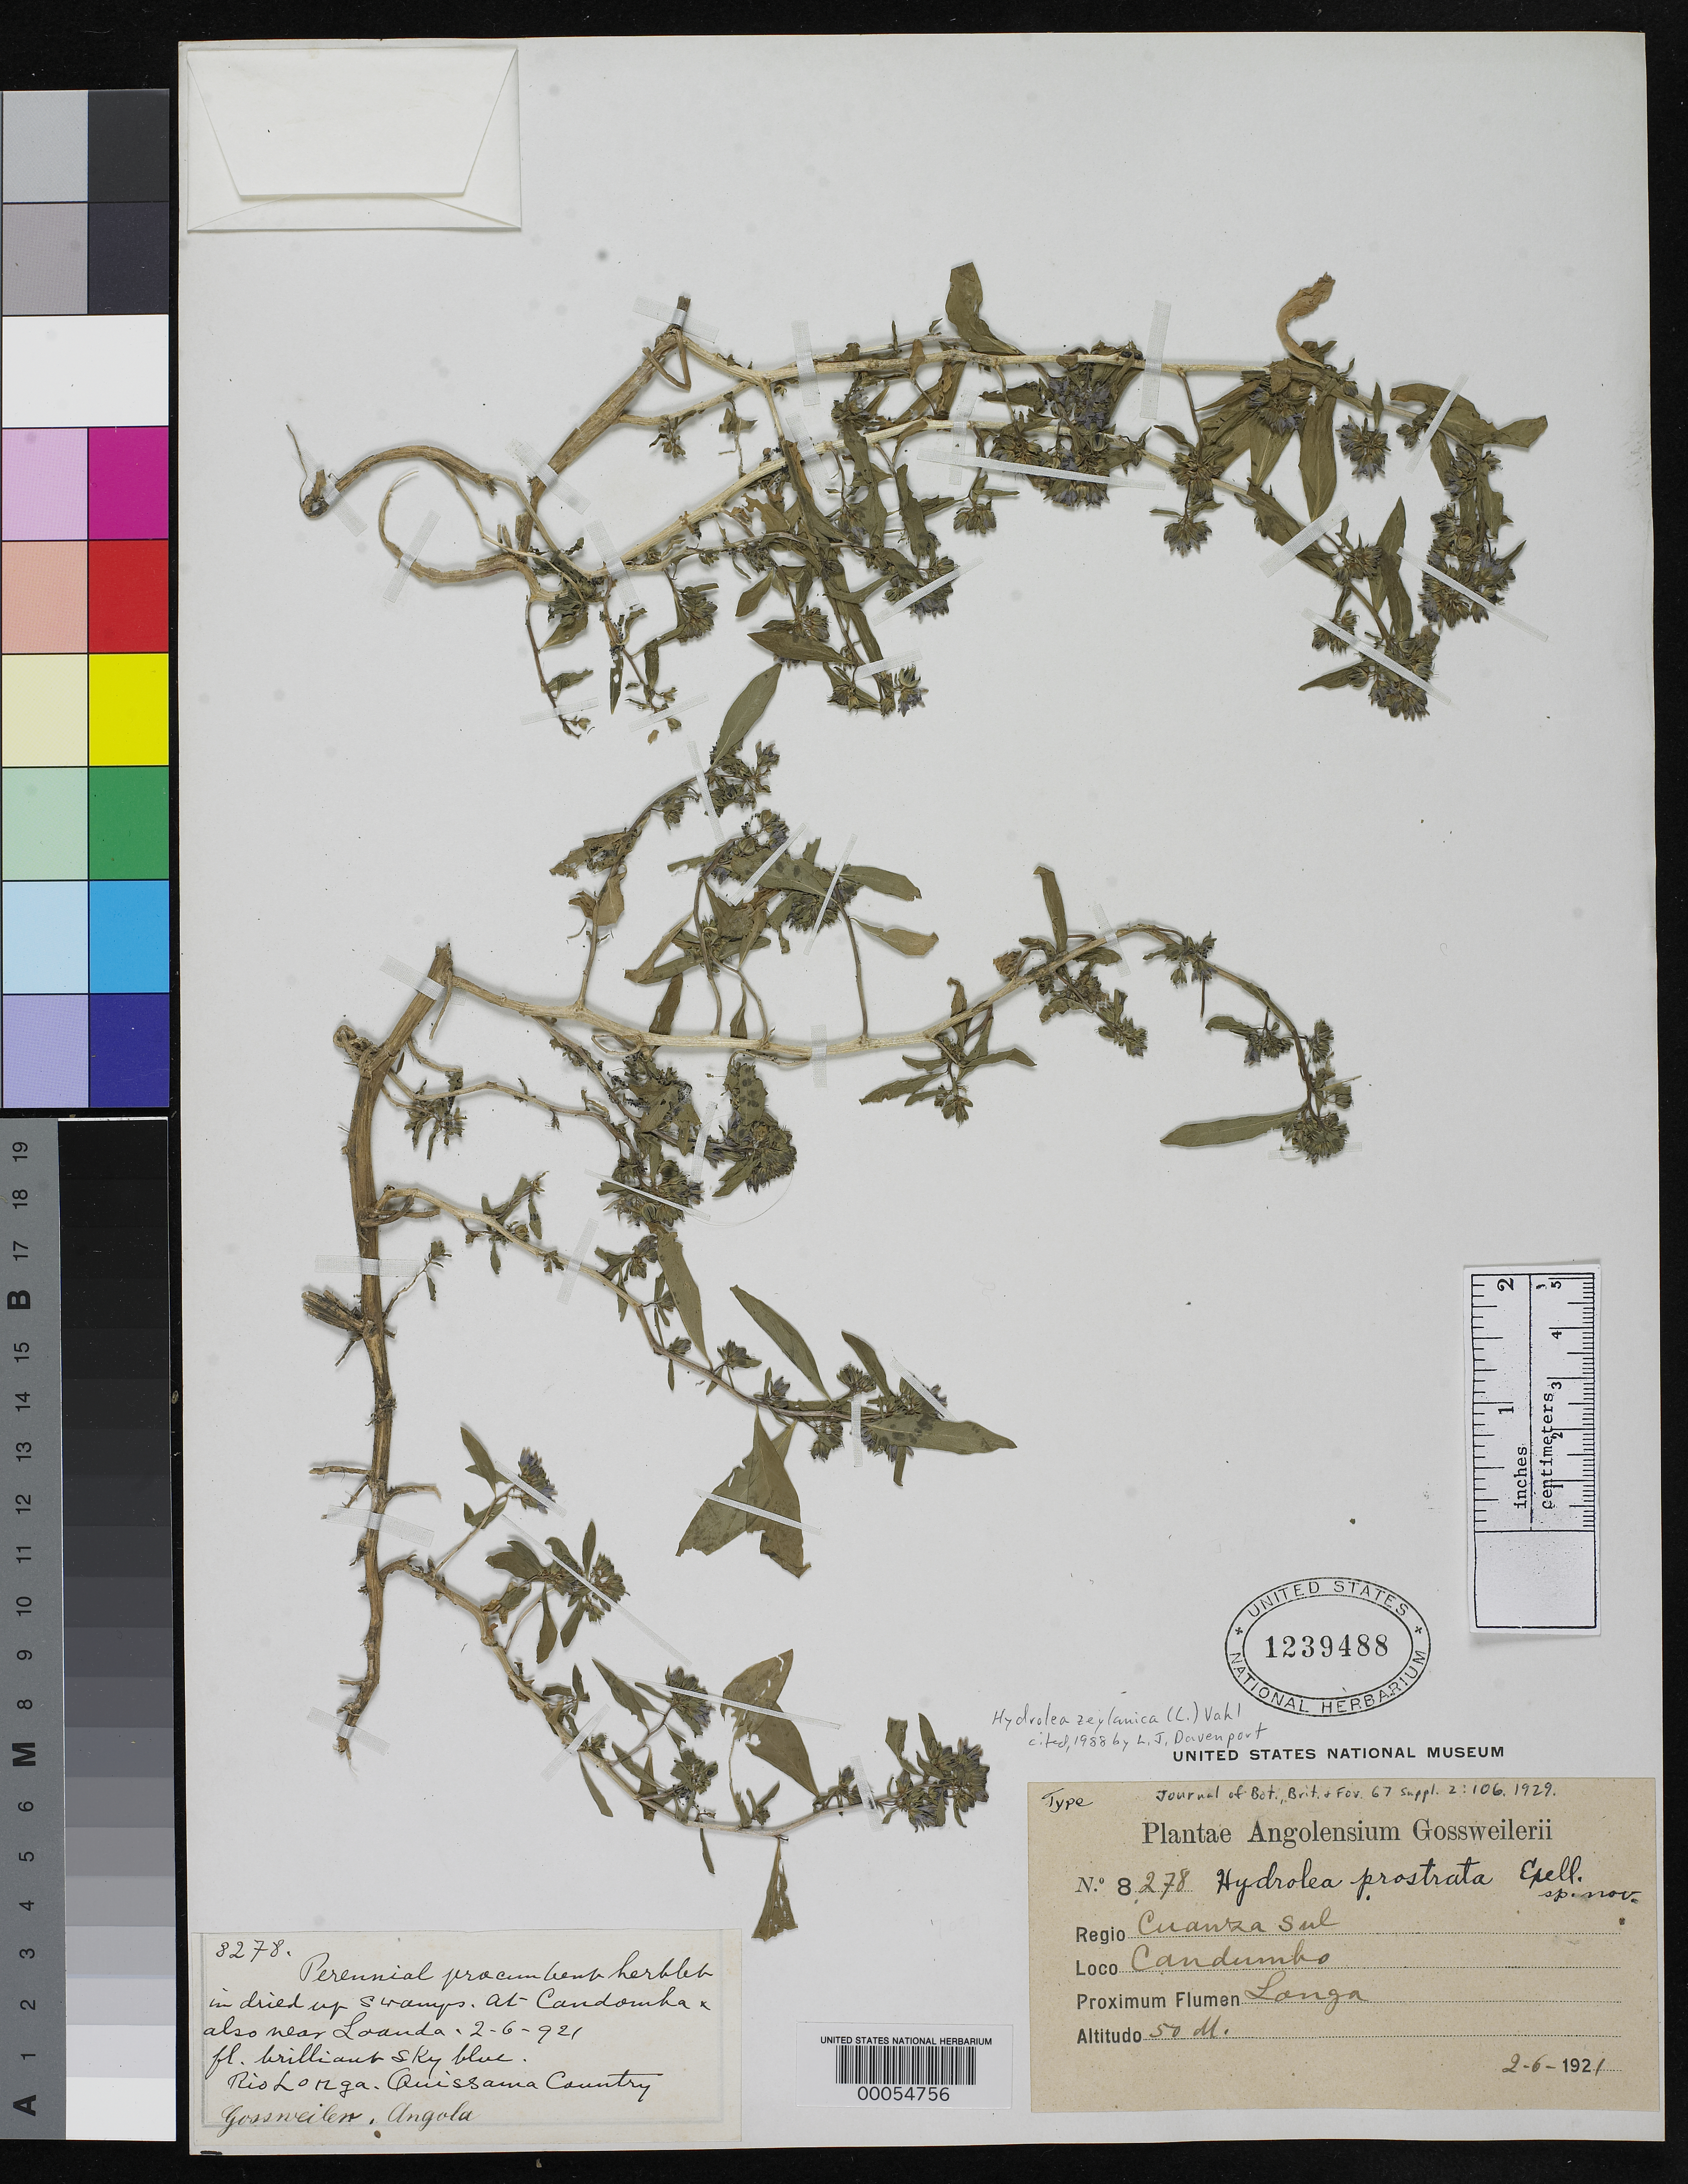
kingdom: Plantae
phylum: Tracheophyta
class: Magnoliopsida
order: Solanales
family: Hydroleaceae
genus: Hydrolea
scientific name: Hydrolea prostrata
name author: Exell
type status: Isosyntype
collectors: J. Gossweiler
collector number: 8278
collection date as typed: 02 Jun 1921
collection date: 1921-06-02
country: Angola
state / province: Cuanza Sul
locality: Candomba, Rio Longa, Quissamia country.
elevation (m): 50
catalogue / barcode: US 1239488